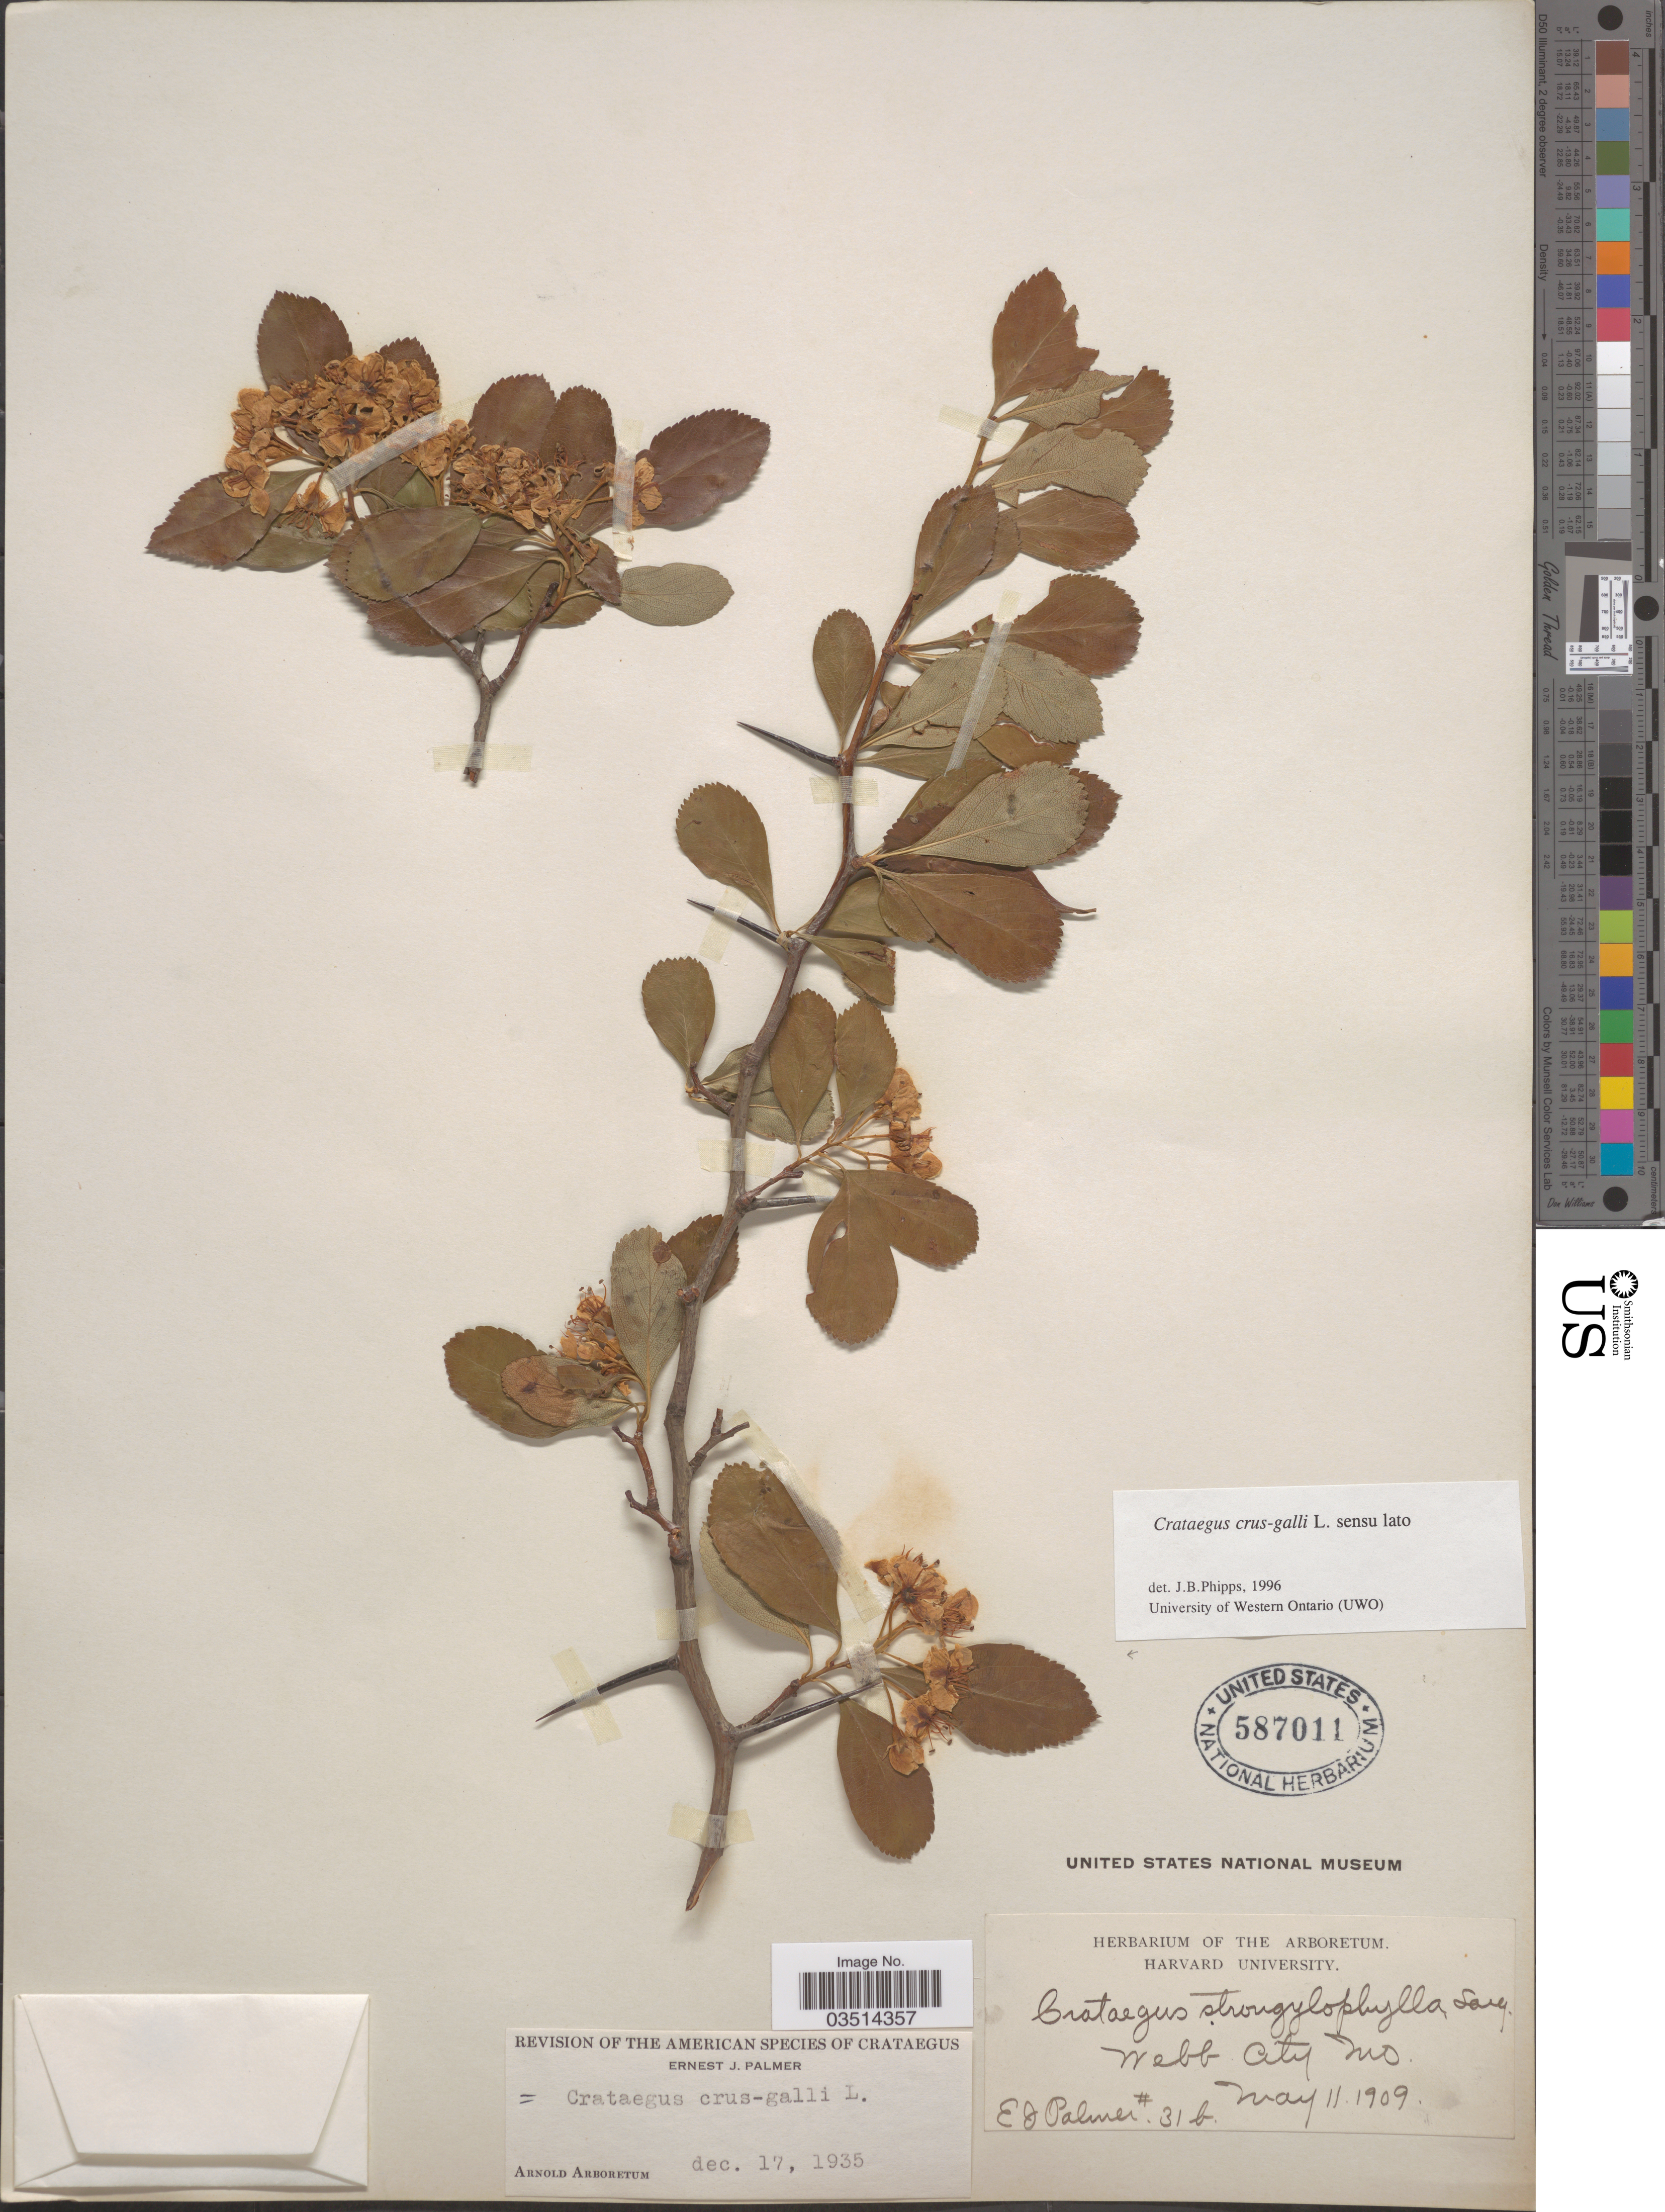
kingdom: Plantae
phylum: Tracheophyta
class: Magnoliopsida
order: Rosales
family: Rosaceae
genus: Crataegus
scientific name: Crataegus crus-galli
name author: L.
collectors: E. J. Palmer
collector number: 31b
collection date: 1909-05-11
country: United States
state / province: Missouri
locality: Webb City.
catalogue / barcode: US 587011